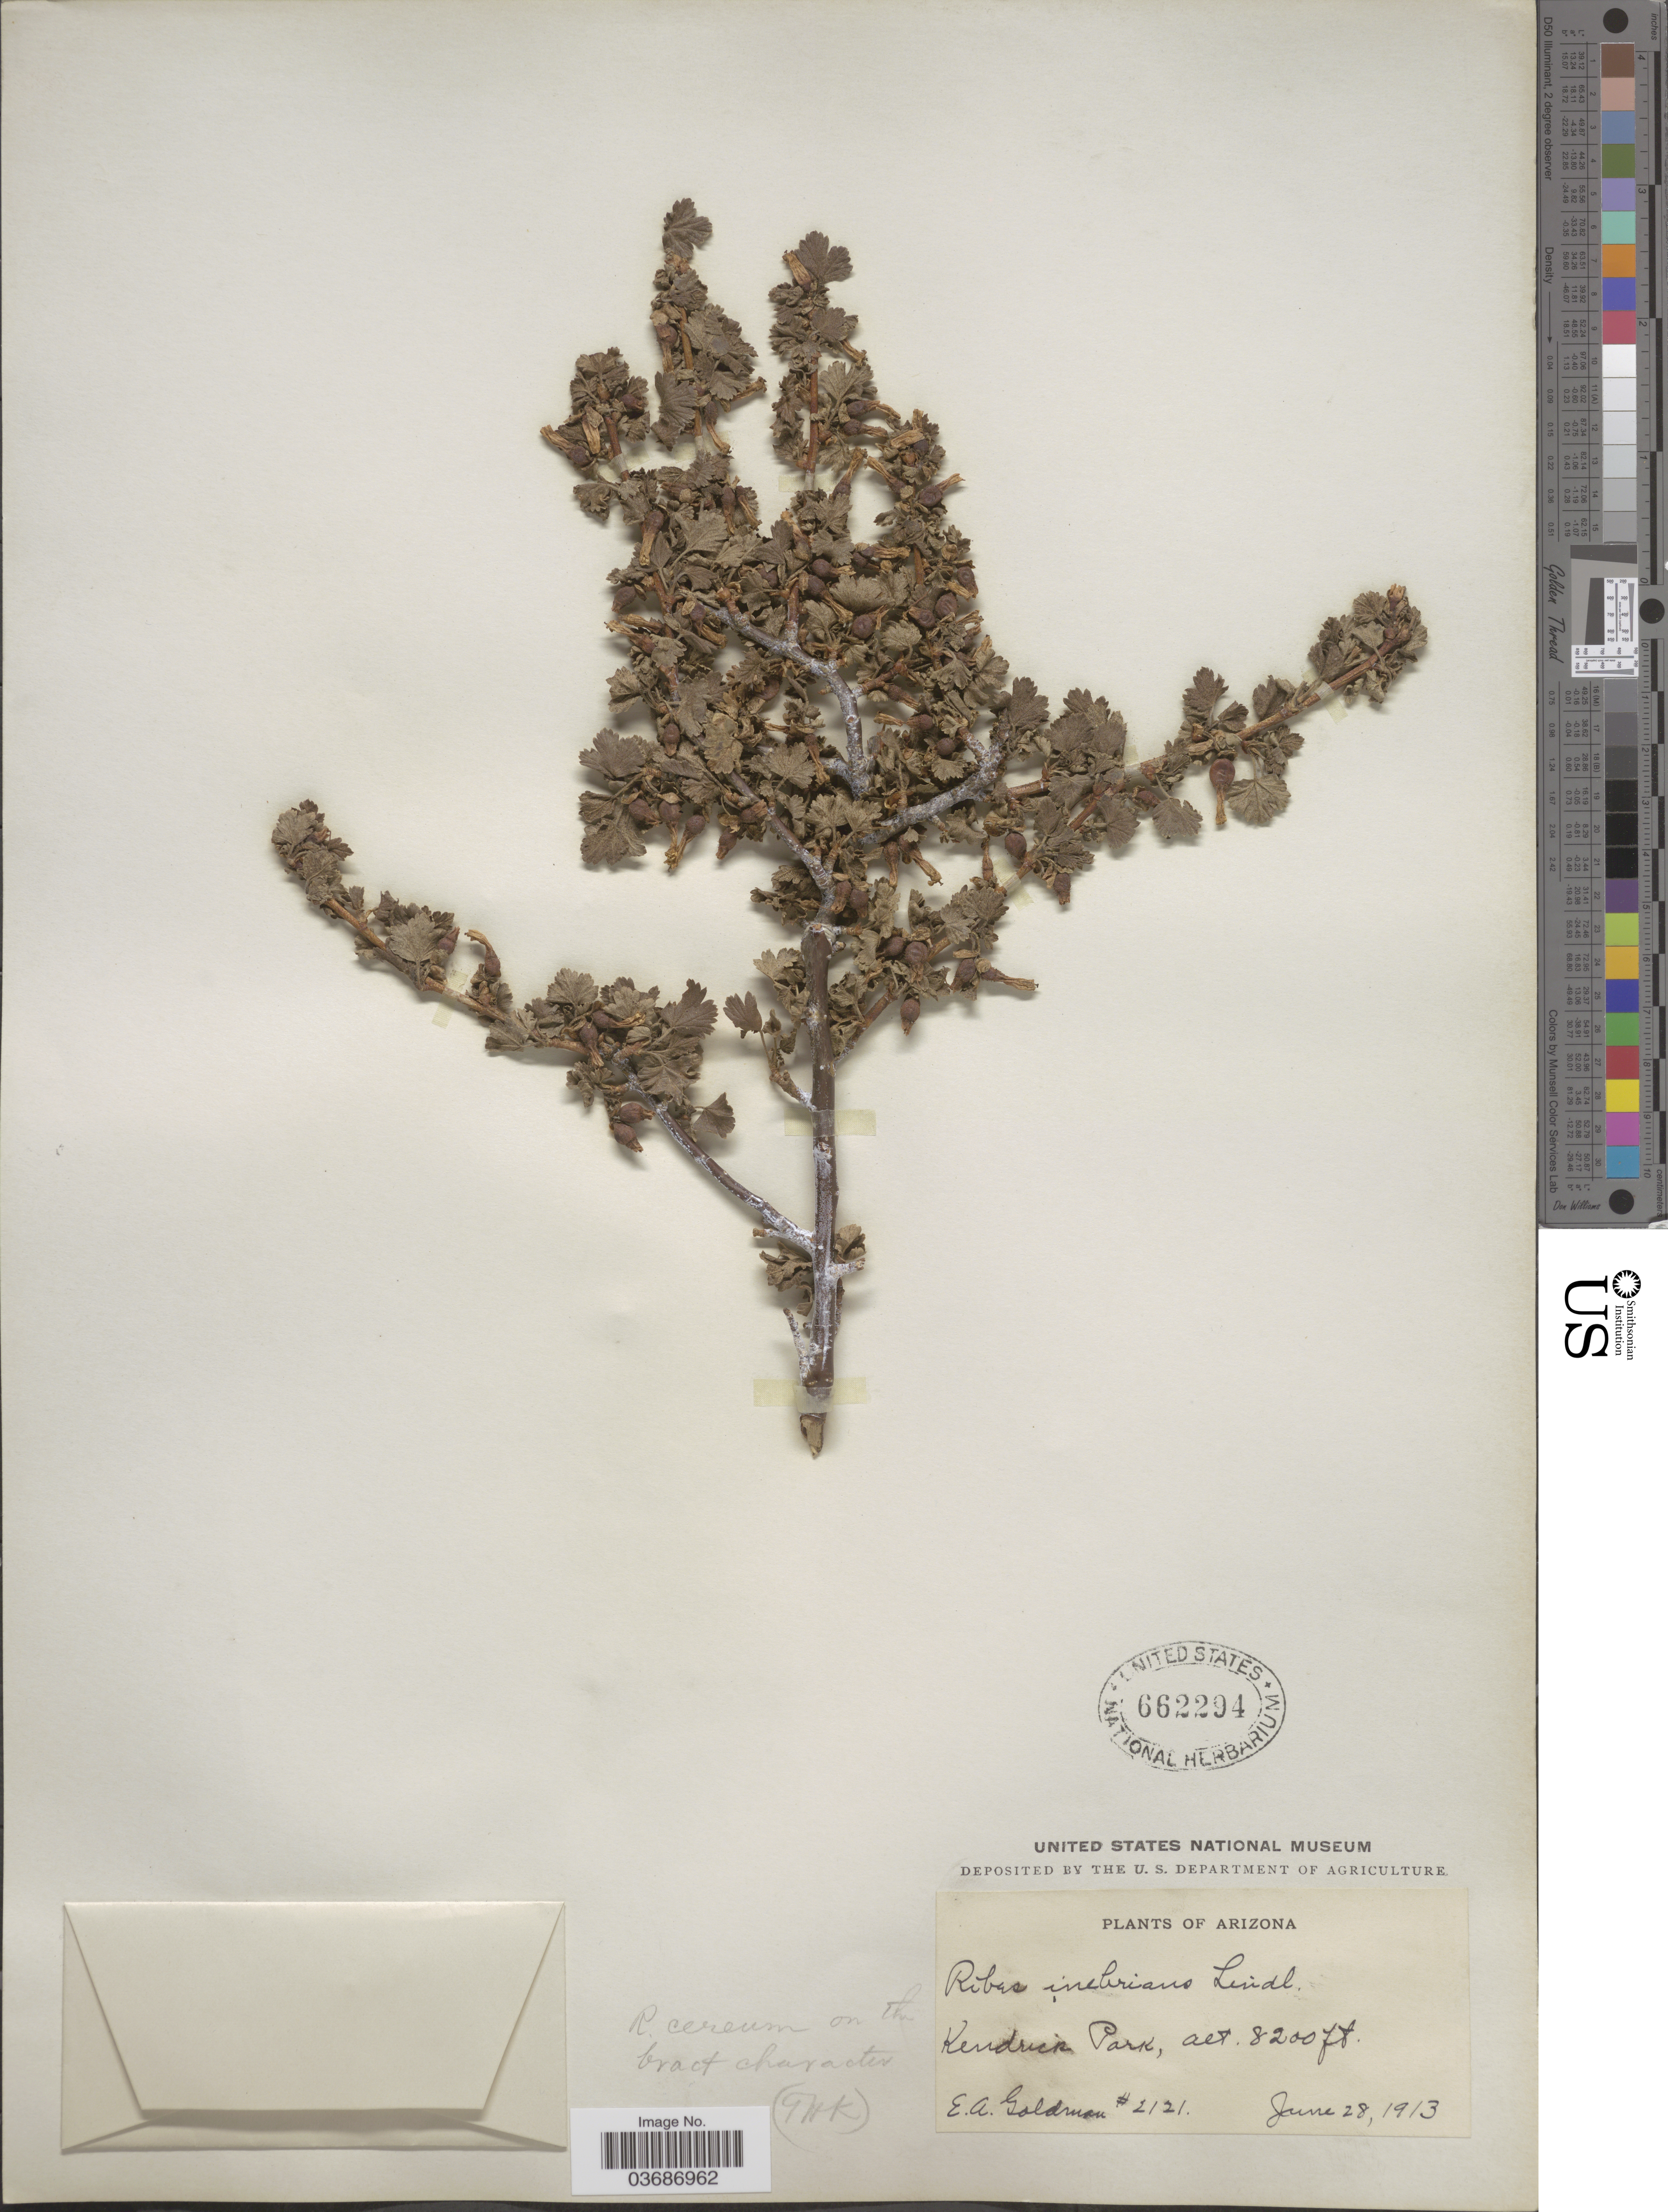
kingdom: Plantae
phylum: Tracheophyta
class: Magnoliopsida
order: Saxifragales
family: Grossulariaceae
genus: Ribes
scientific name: Ribes cereum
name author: Douglas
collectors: E. A. Goldman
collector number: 2121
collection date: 1913-06-28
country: United States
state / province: Arizona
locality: Kendrick Park.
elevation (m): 2499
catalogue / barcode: US 662294